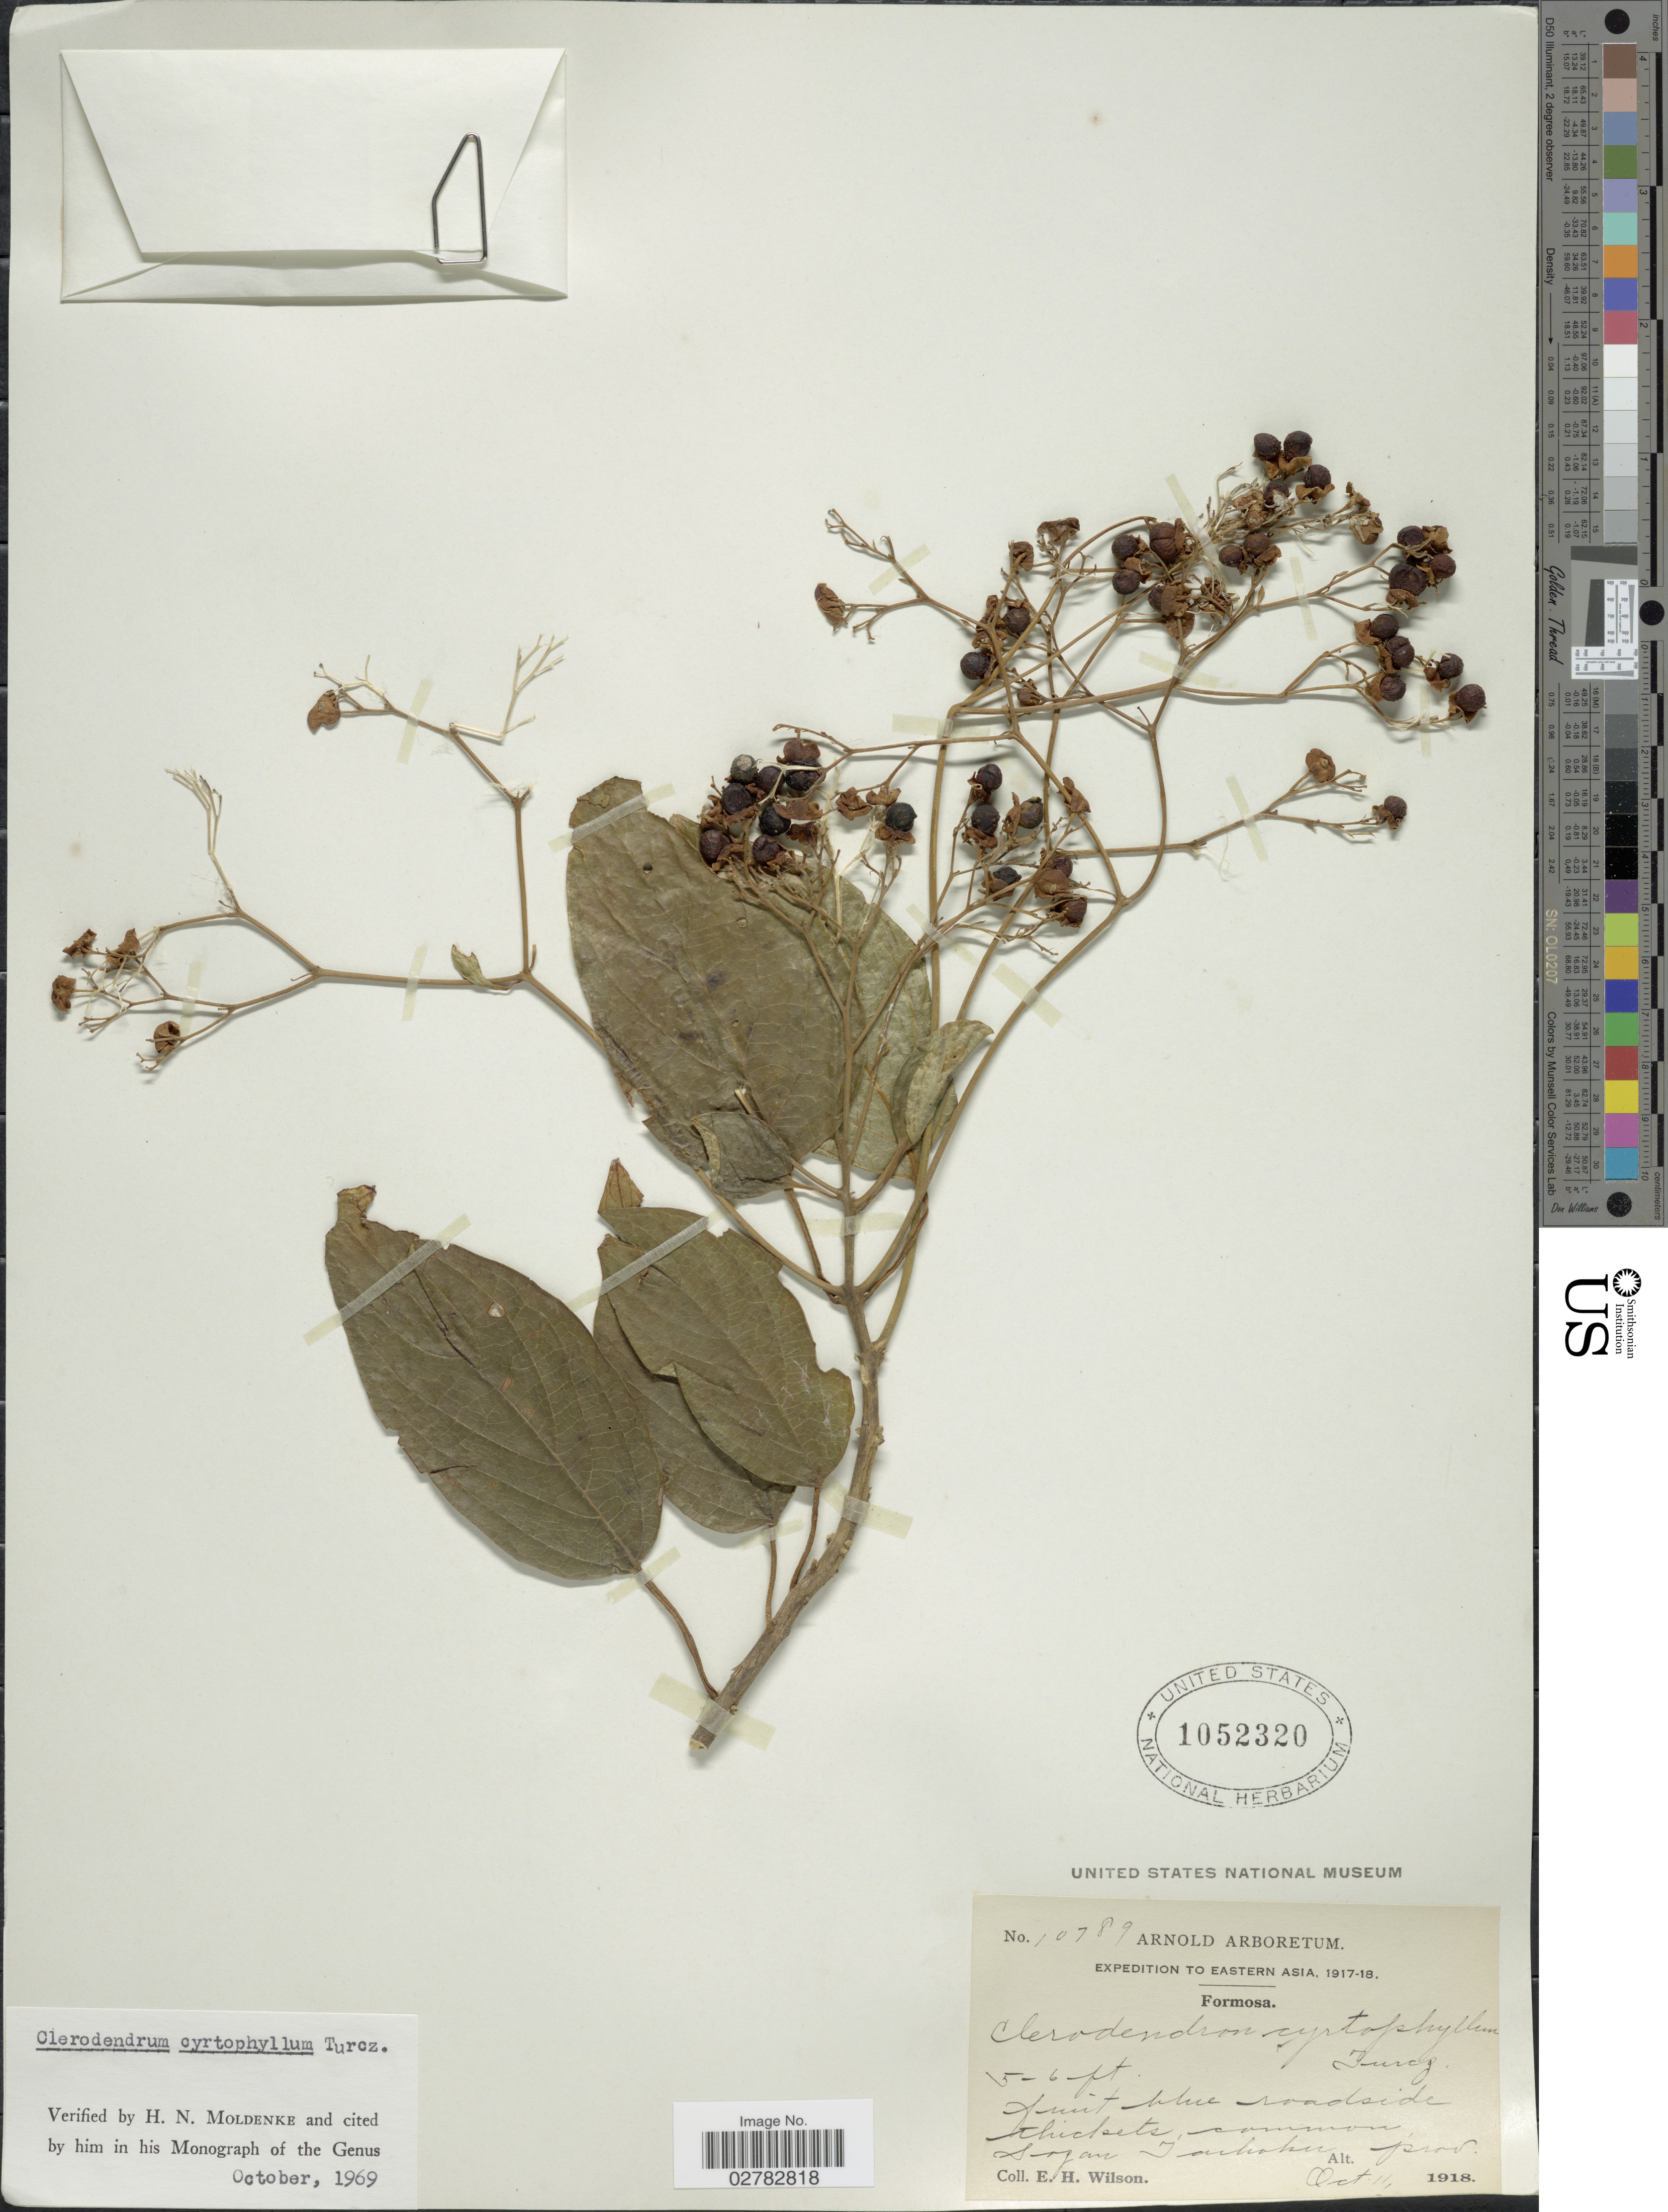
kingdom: Plantae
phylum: Tracheophyta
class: Magnoliopsida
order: Lamiales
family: Lamiaceae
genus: Clerodendrum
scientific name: Clerodendrum cyrtophyllum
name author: Turcz.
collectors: E. Wilson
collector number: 10789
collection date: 1918-10-11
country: Taiwan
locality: Formosa. Sogan I'auhahu Prov.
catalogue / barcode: US 1052320